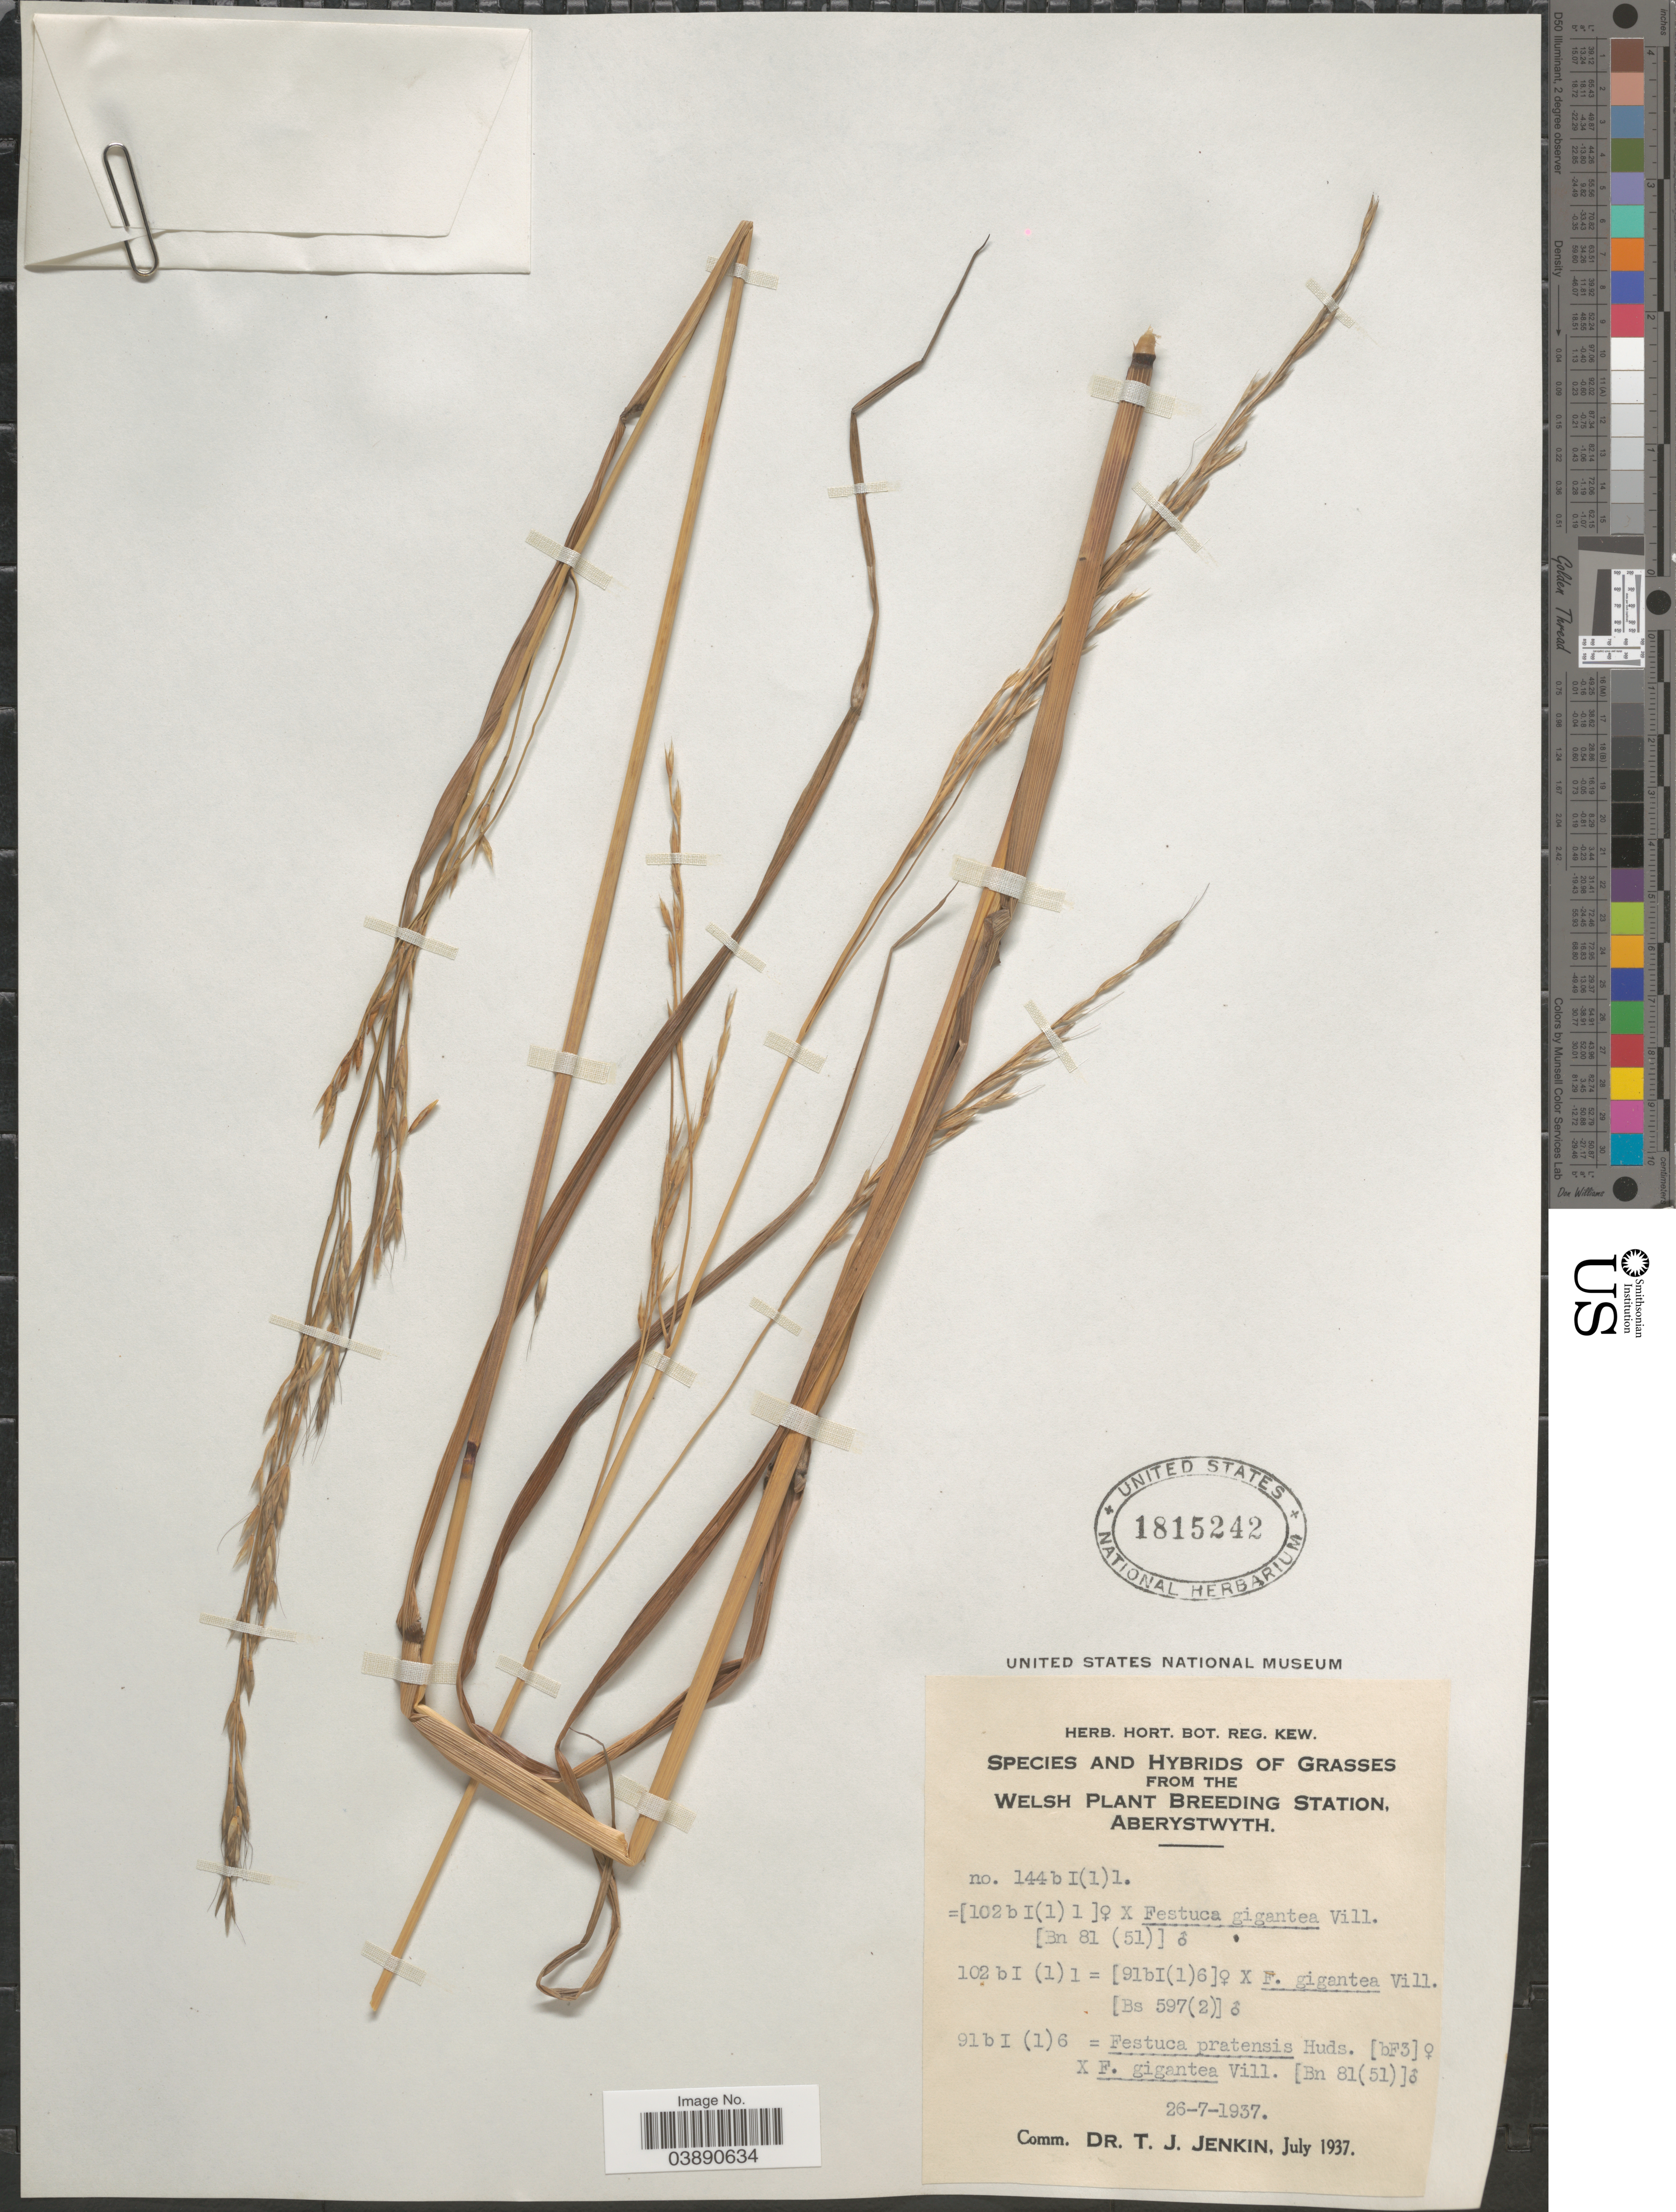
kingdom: Plantae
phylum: Tracheophyta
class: Liliopsida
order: Poales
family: Poaceae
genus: Festuca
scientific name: Festuca sp.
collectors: Ex herb. Hort. Bot. Reg. Kew.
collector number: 144 b I (1) 1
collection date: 1937-07-26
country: United Kingdom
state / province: Wales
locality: Welsh Plant Breeding Station, Aberystwyth.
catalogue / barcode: US 1815242